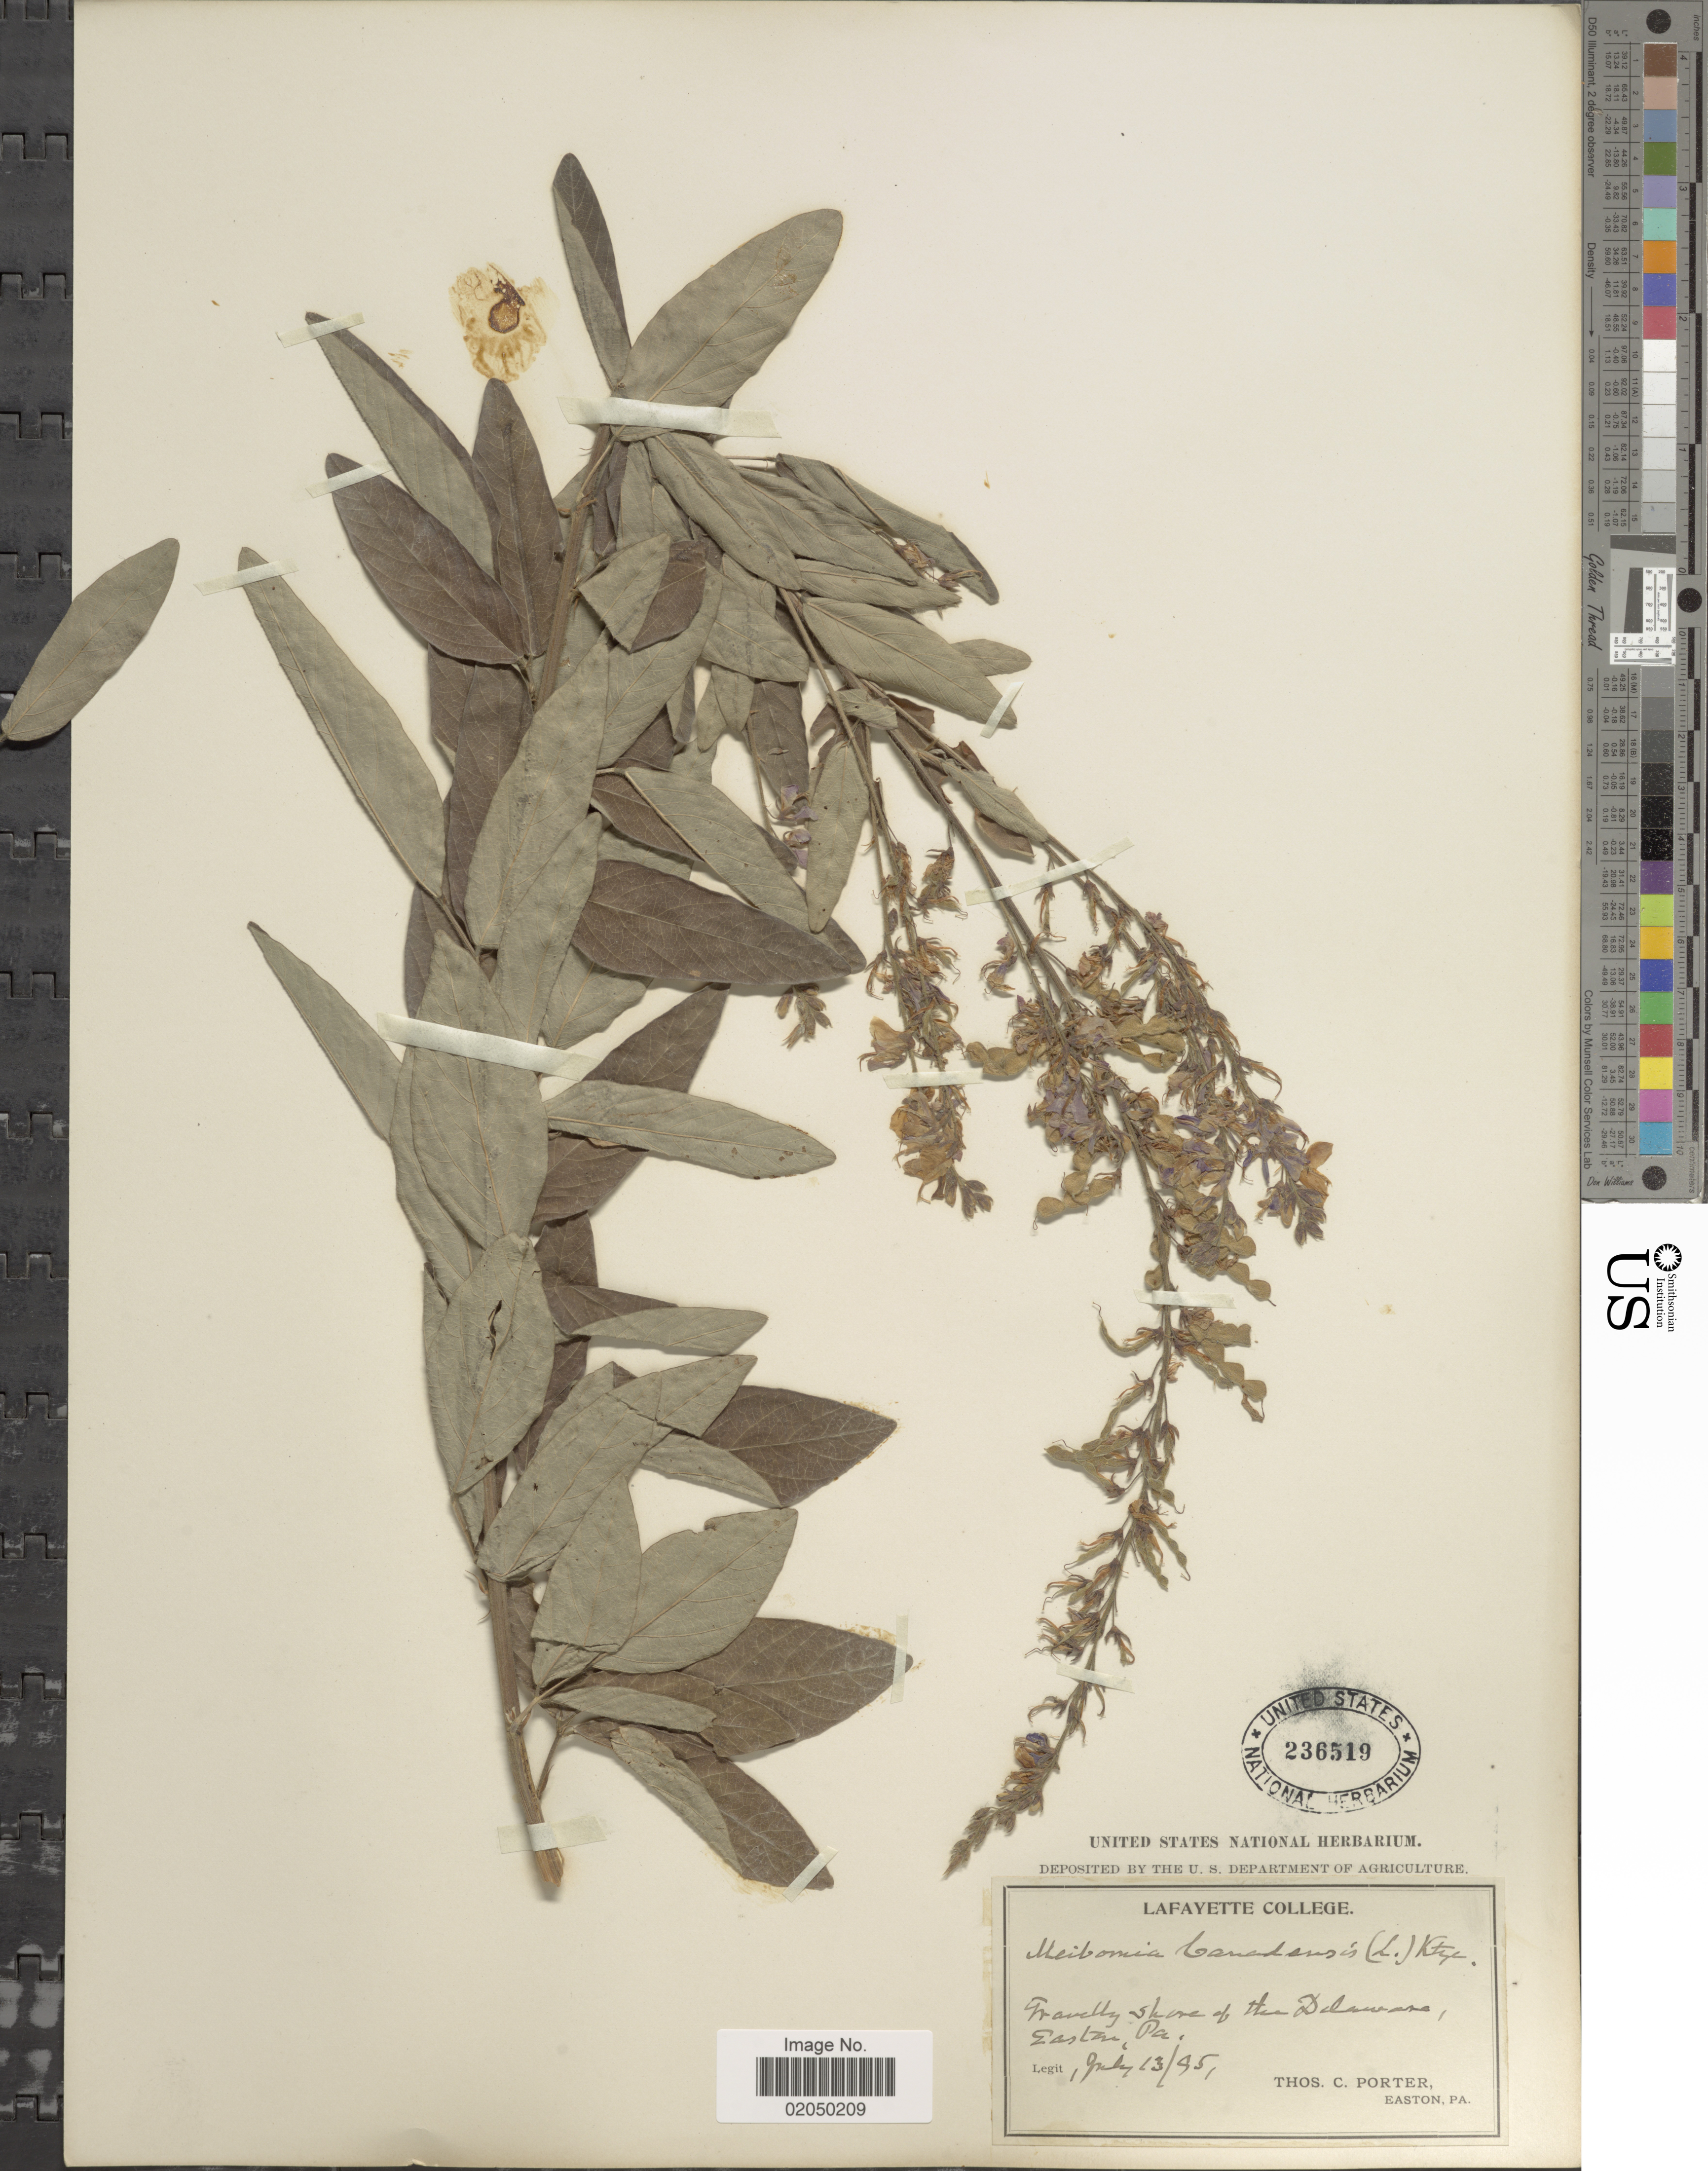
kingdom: Plantae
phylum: Tracheophyta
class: Magnoliopsida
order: Fabales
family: Fabaceae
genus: Desmodium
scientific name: Desmodium canadense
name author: (L.) DC.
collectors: T. Porter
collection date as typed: Transcribed d/m/y: 13/7/95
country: United States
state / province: Pennsylvania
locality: Gravelly shore of the Delaware, Eastern, Pa.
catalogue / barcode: US 236519